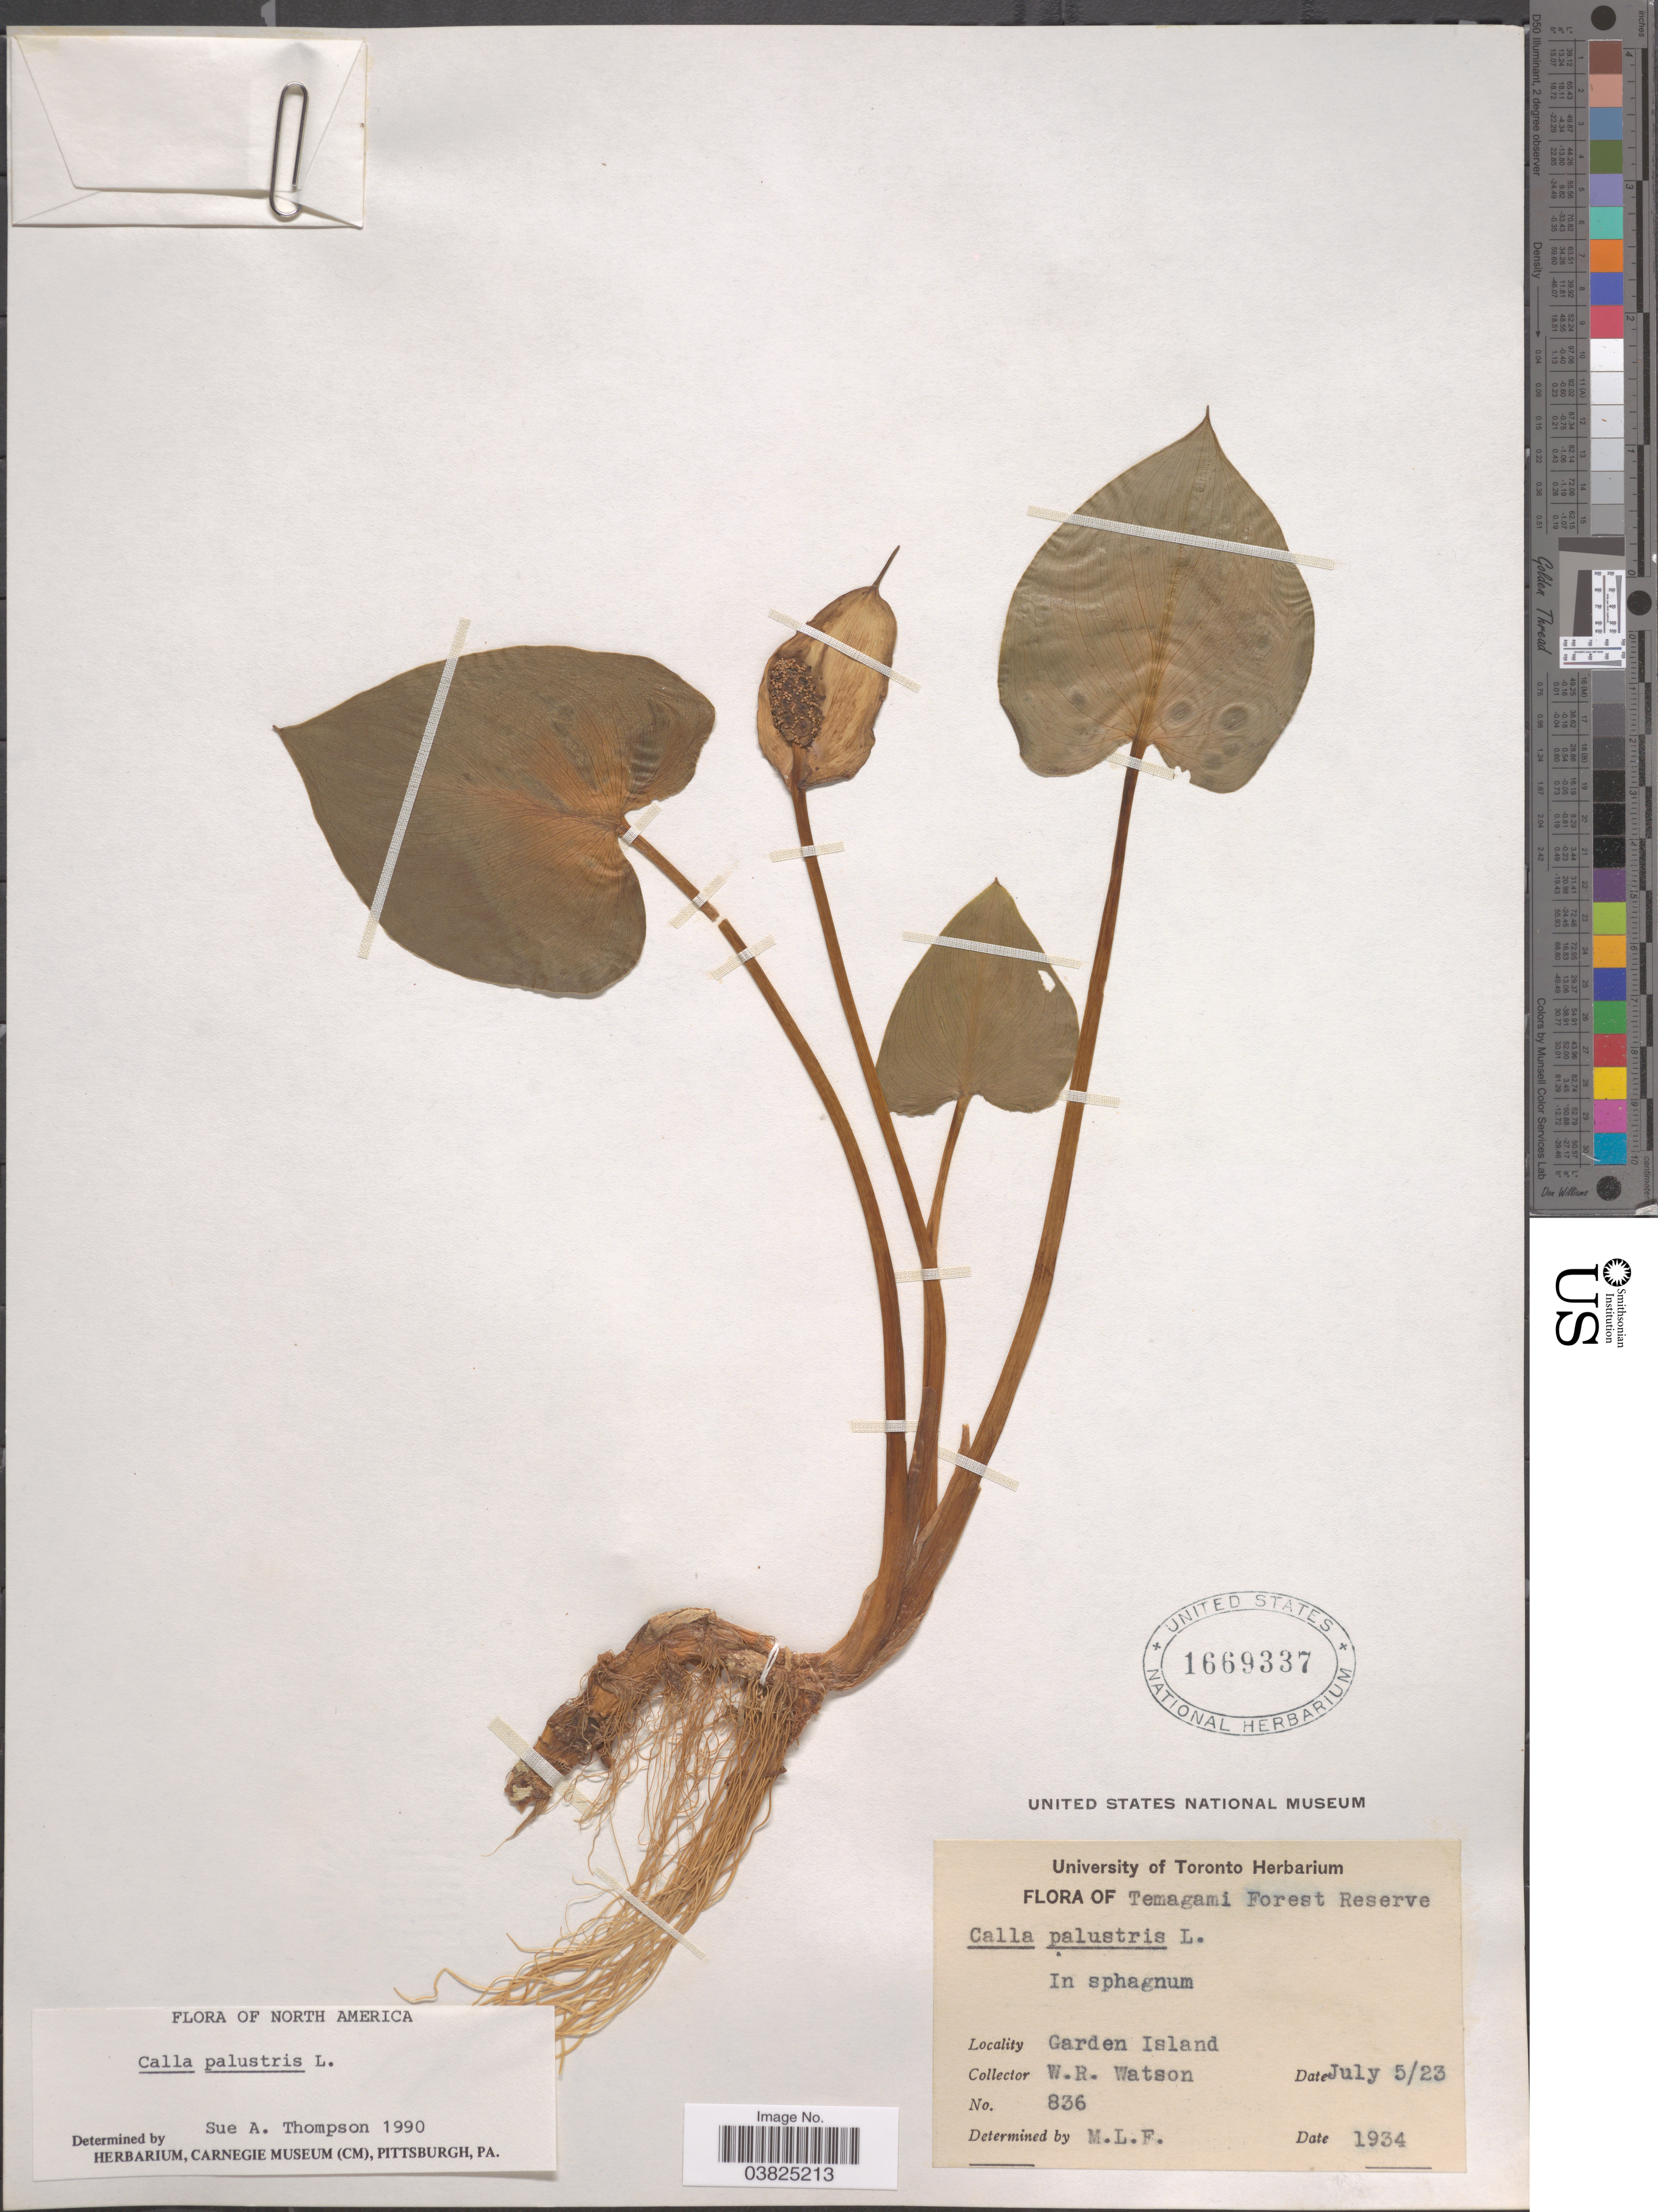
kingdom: Plantae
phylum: Tracheophyta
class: Liliopsida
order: Alismatales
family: Araceae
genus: Calla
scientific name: Calla palustris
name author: L.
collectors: W. R. Watson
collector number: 836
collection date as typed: Transcribed d/m/y: 5/7/23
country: Canada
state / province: Ontario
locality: Temagami Forest Reserve. Garden Island.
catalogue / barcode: US 1669337